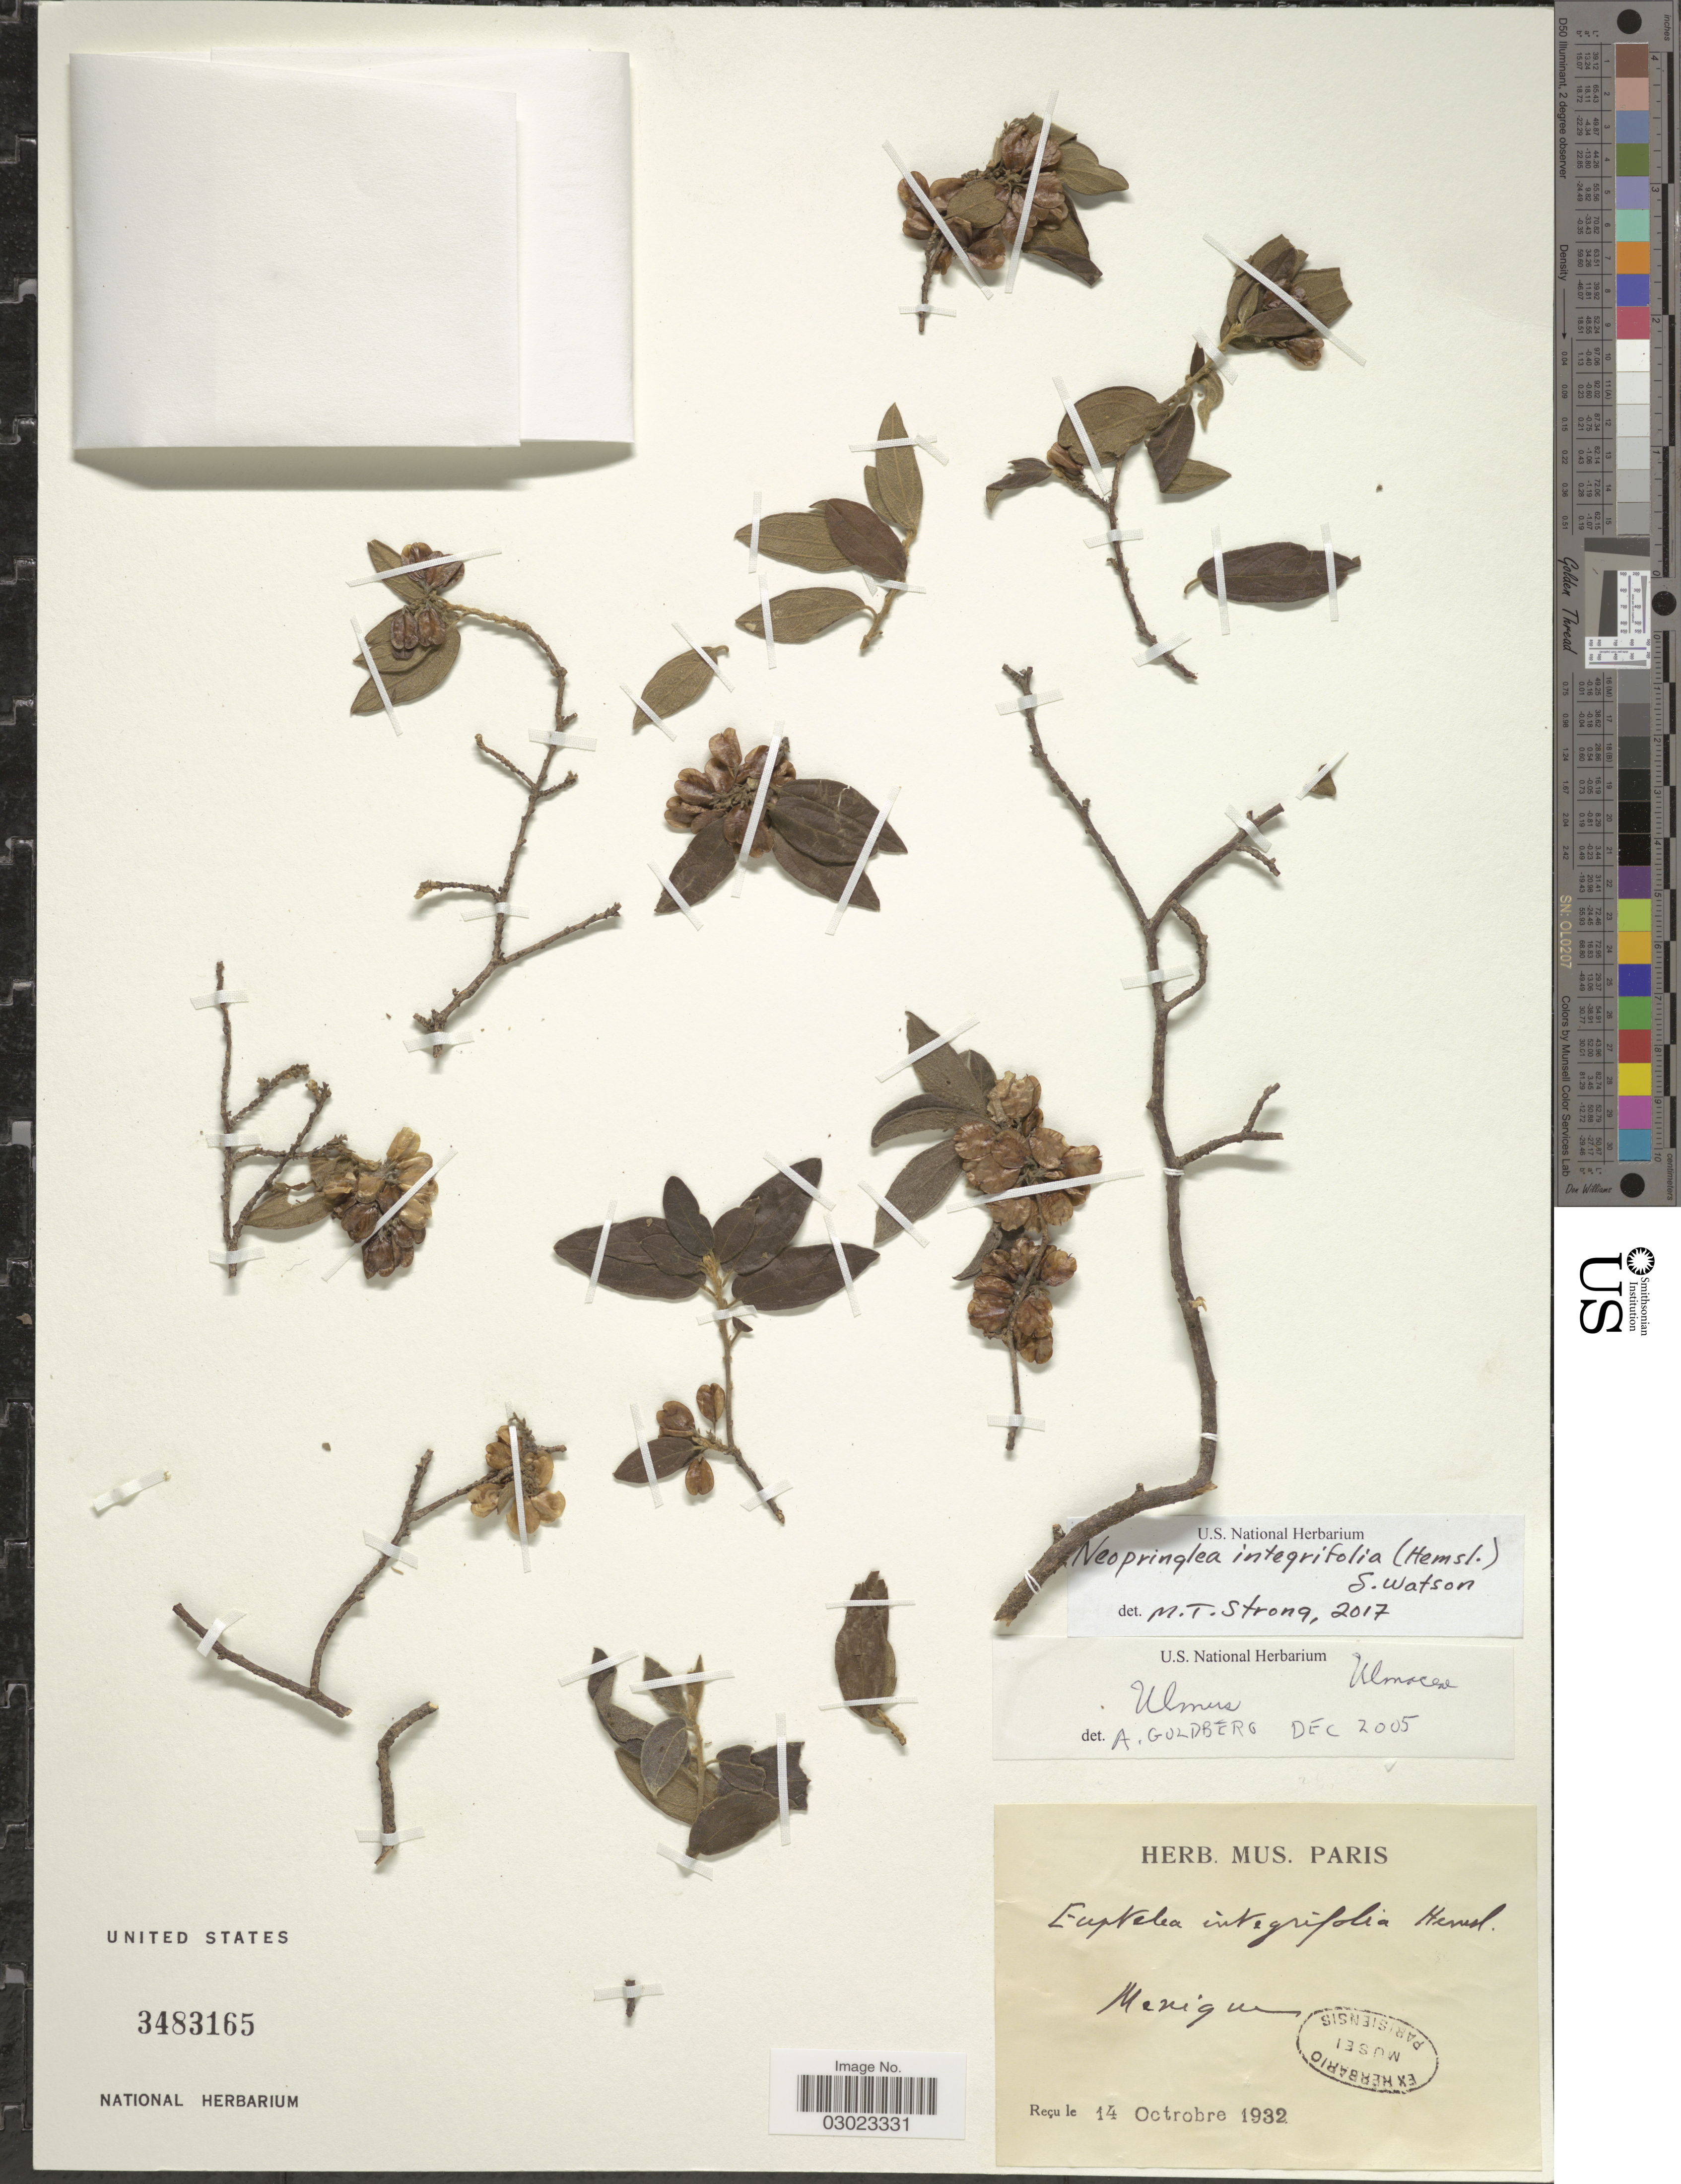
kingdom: Plantae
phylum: Tracheophyta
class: Magnoliopsida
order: Malpighiales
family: Salicaceae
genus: Neopringlea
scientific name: Neopringlea integrifolia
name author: (Hemsl.) S. Watson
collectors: ex herb. Mus. Paris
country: Mexico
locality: Mexique.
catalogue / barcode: US 3483165